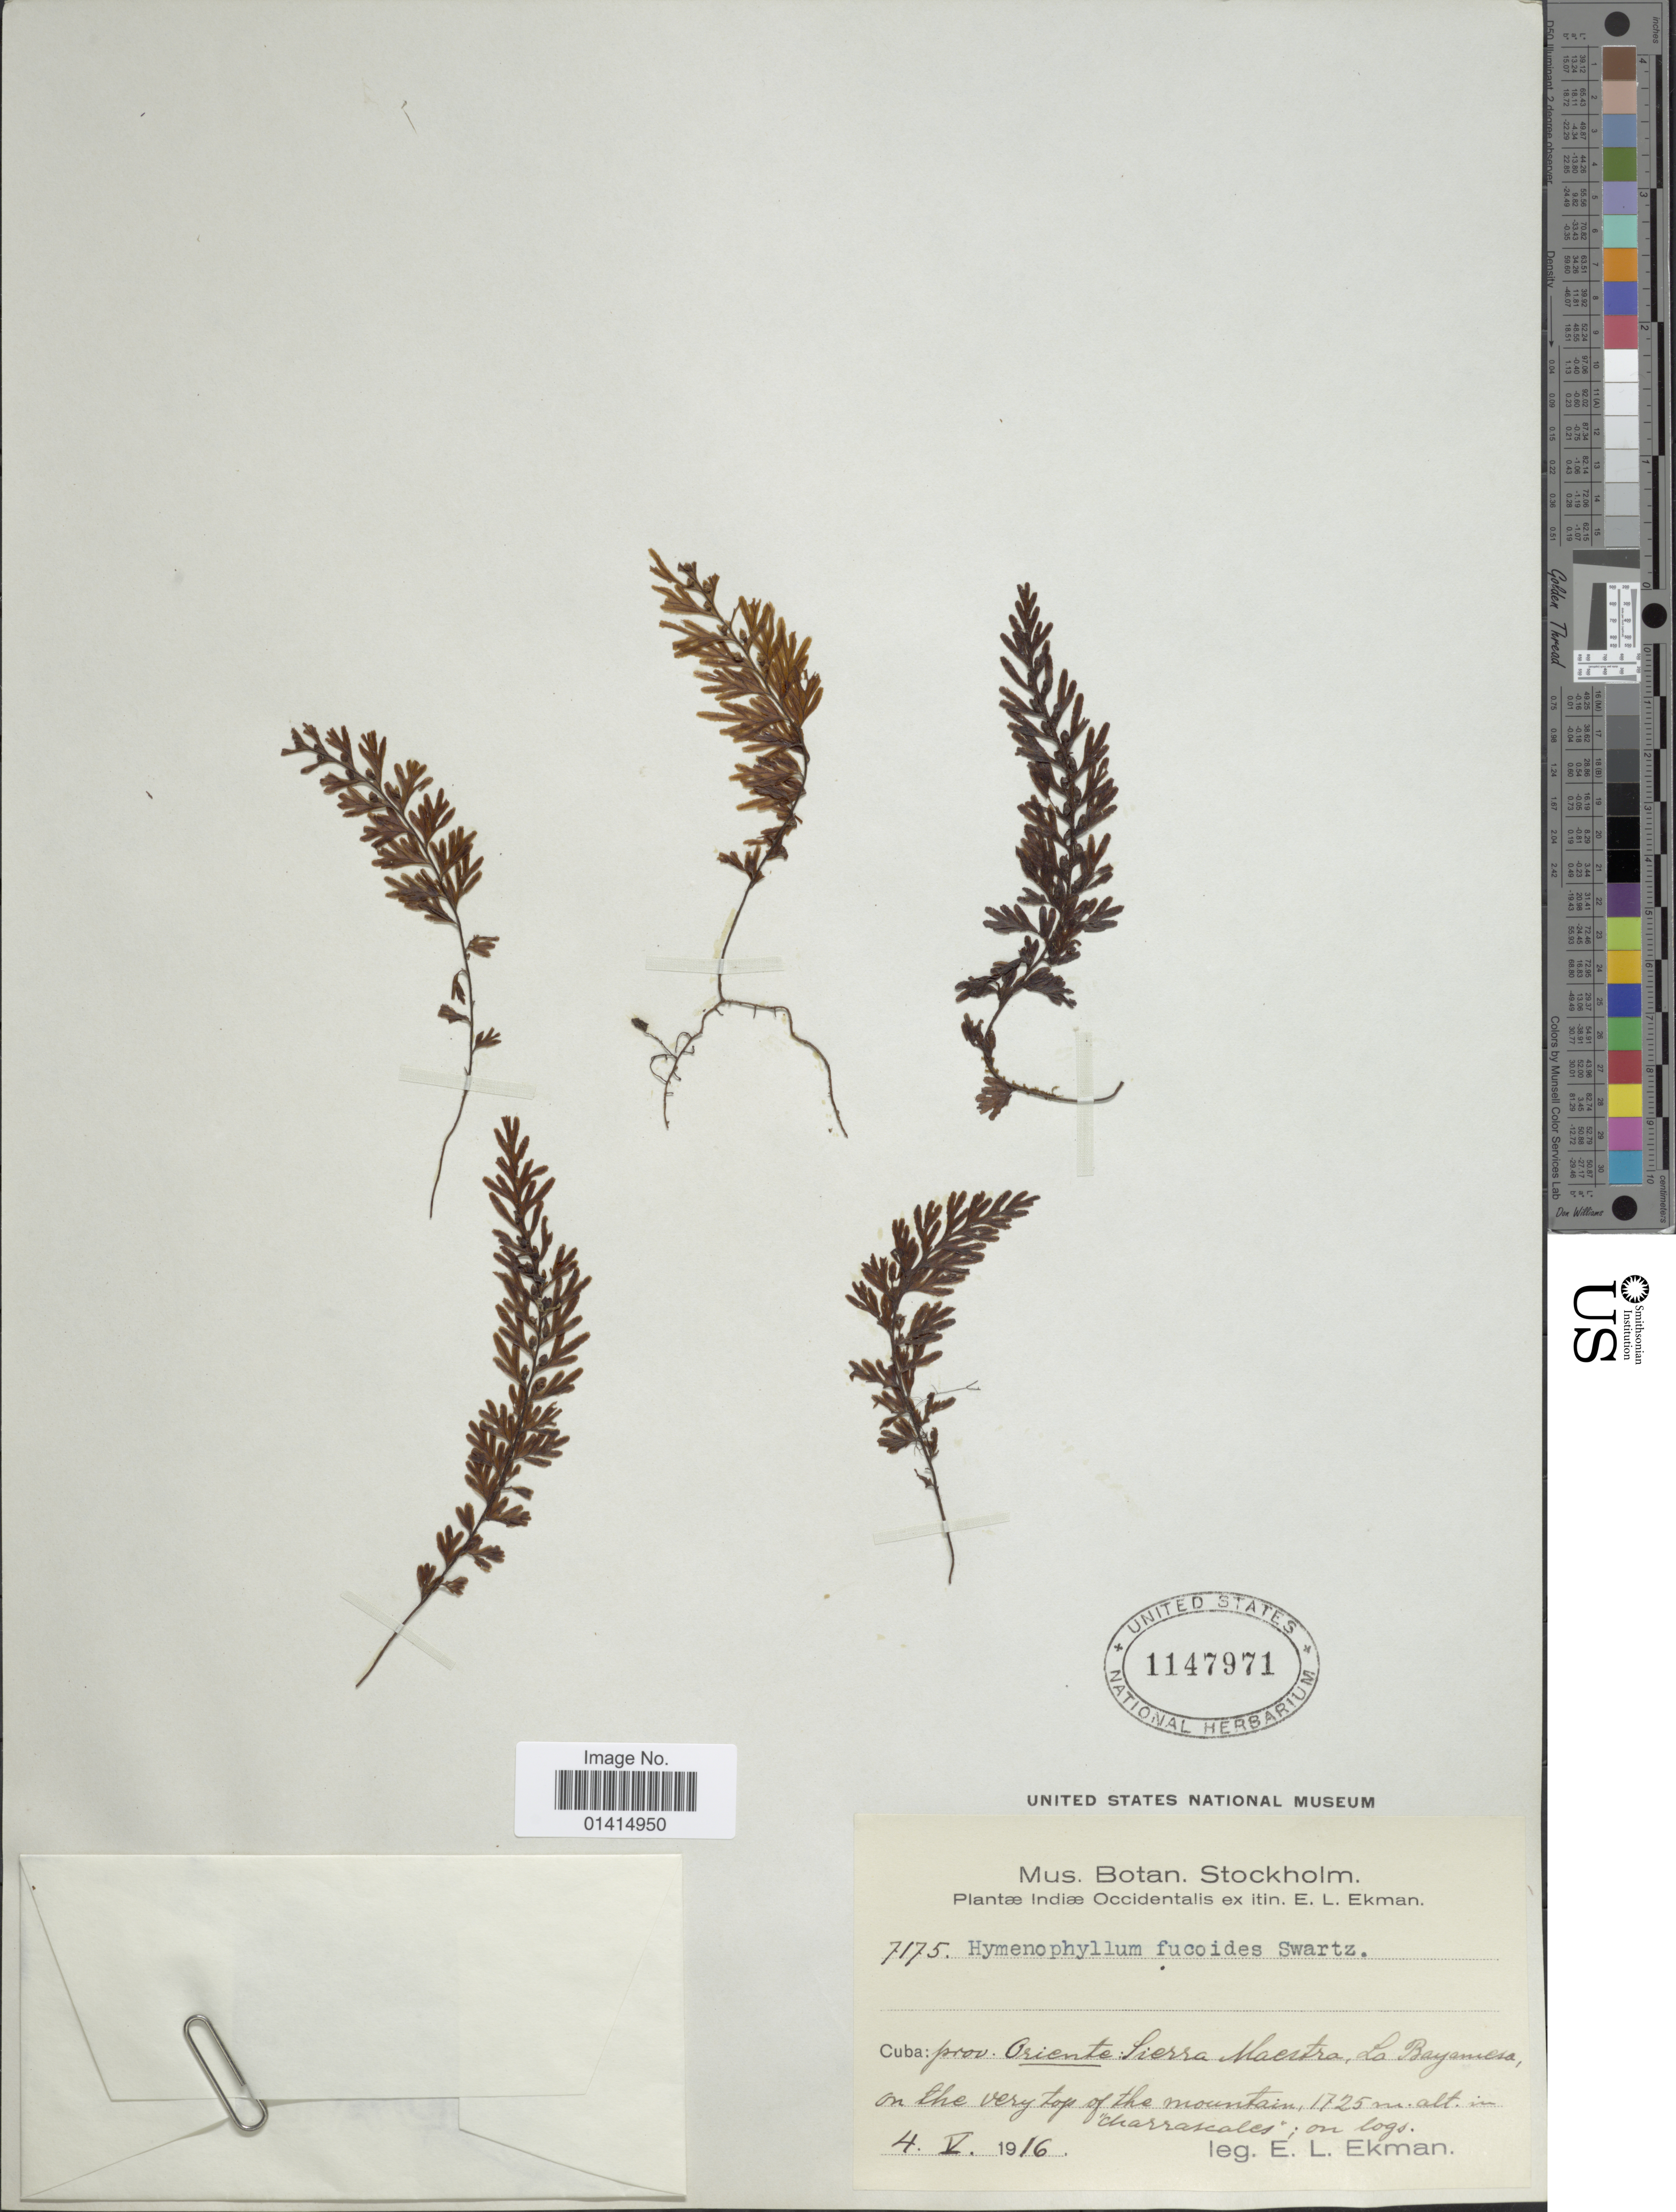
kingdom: Plantae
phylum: Tracheophyta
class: Polypodiopsida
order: Hymenophyllales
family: Hymenophyllaceae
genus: Hymenophyllum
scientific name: Hymenophyllum fucoides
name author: (Sw.) Sw.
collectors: E. L. Ekman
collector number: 7175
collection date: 1916-05-04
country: Cuba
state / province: Oriente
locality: Prov. Oriente, Sierra Maestra, Bayamesa on the very top of the mountain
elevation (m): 1725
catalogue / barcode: US 1147971